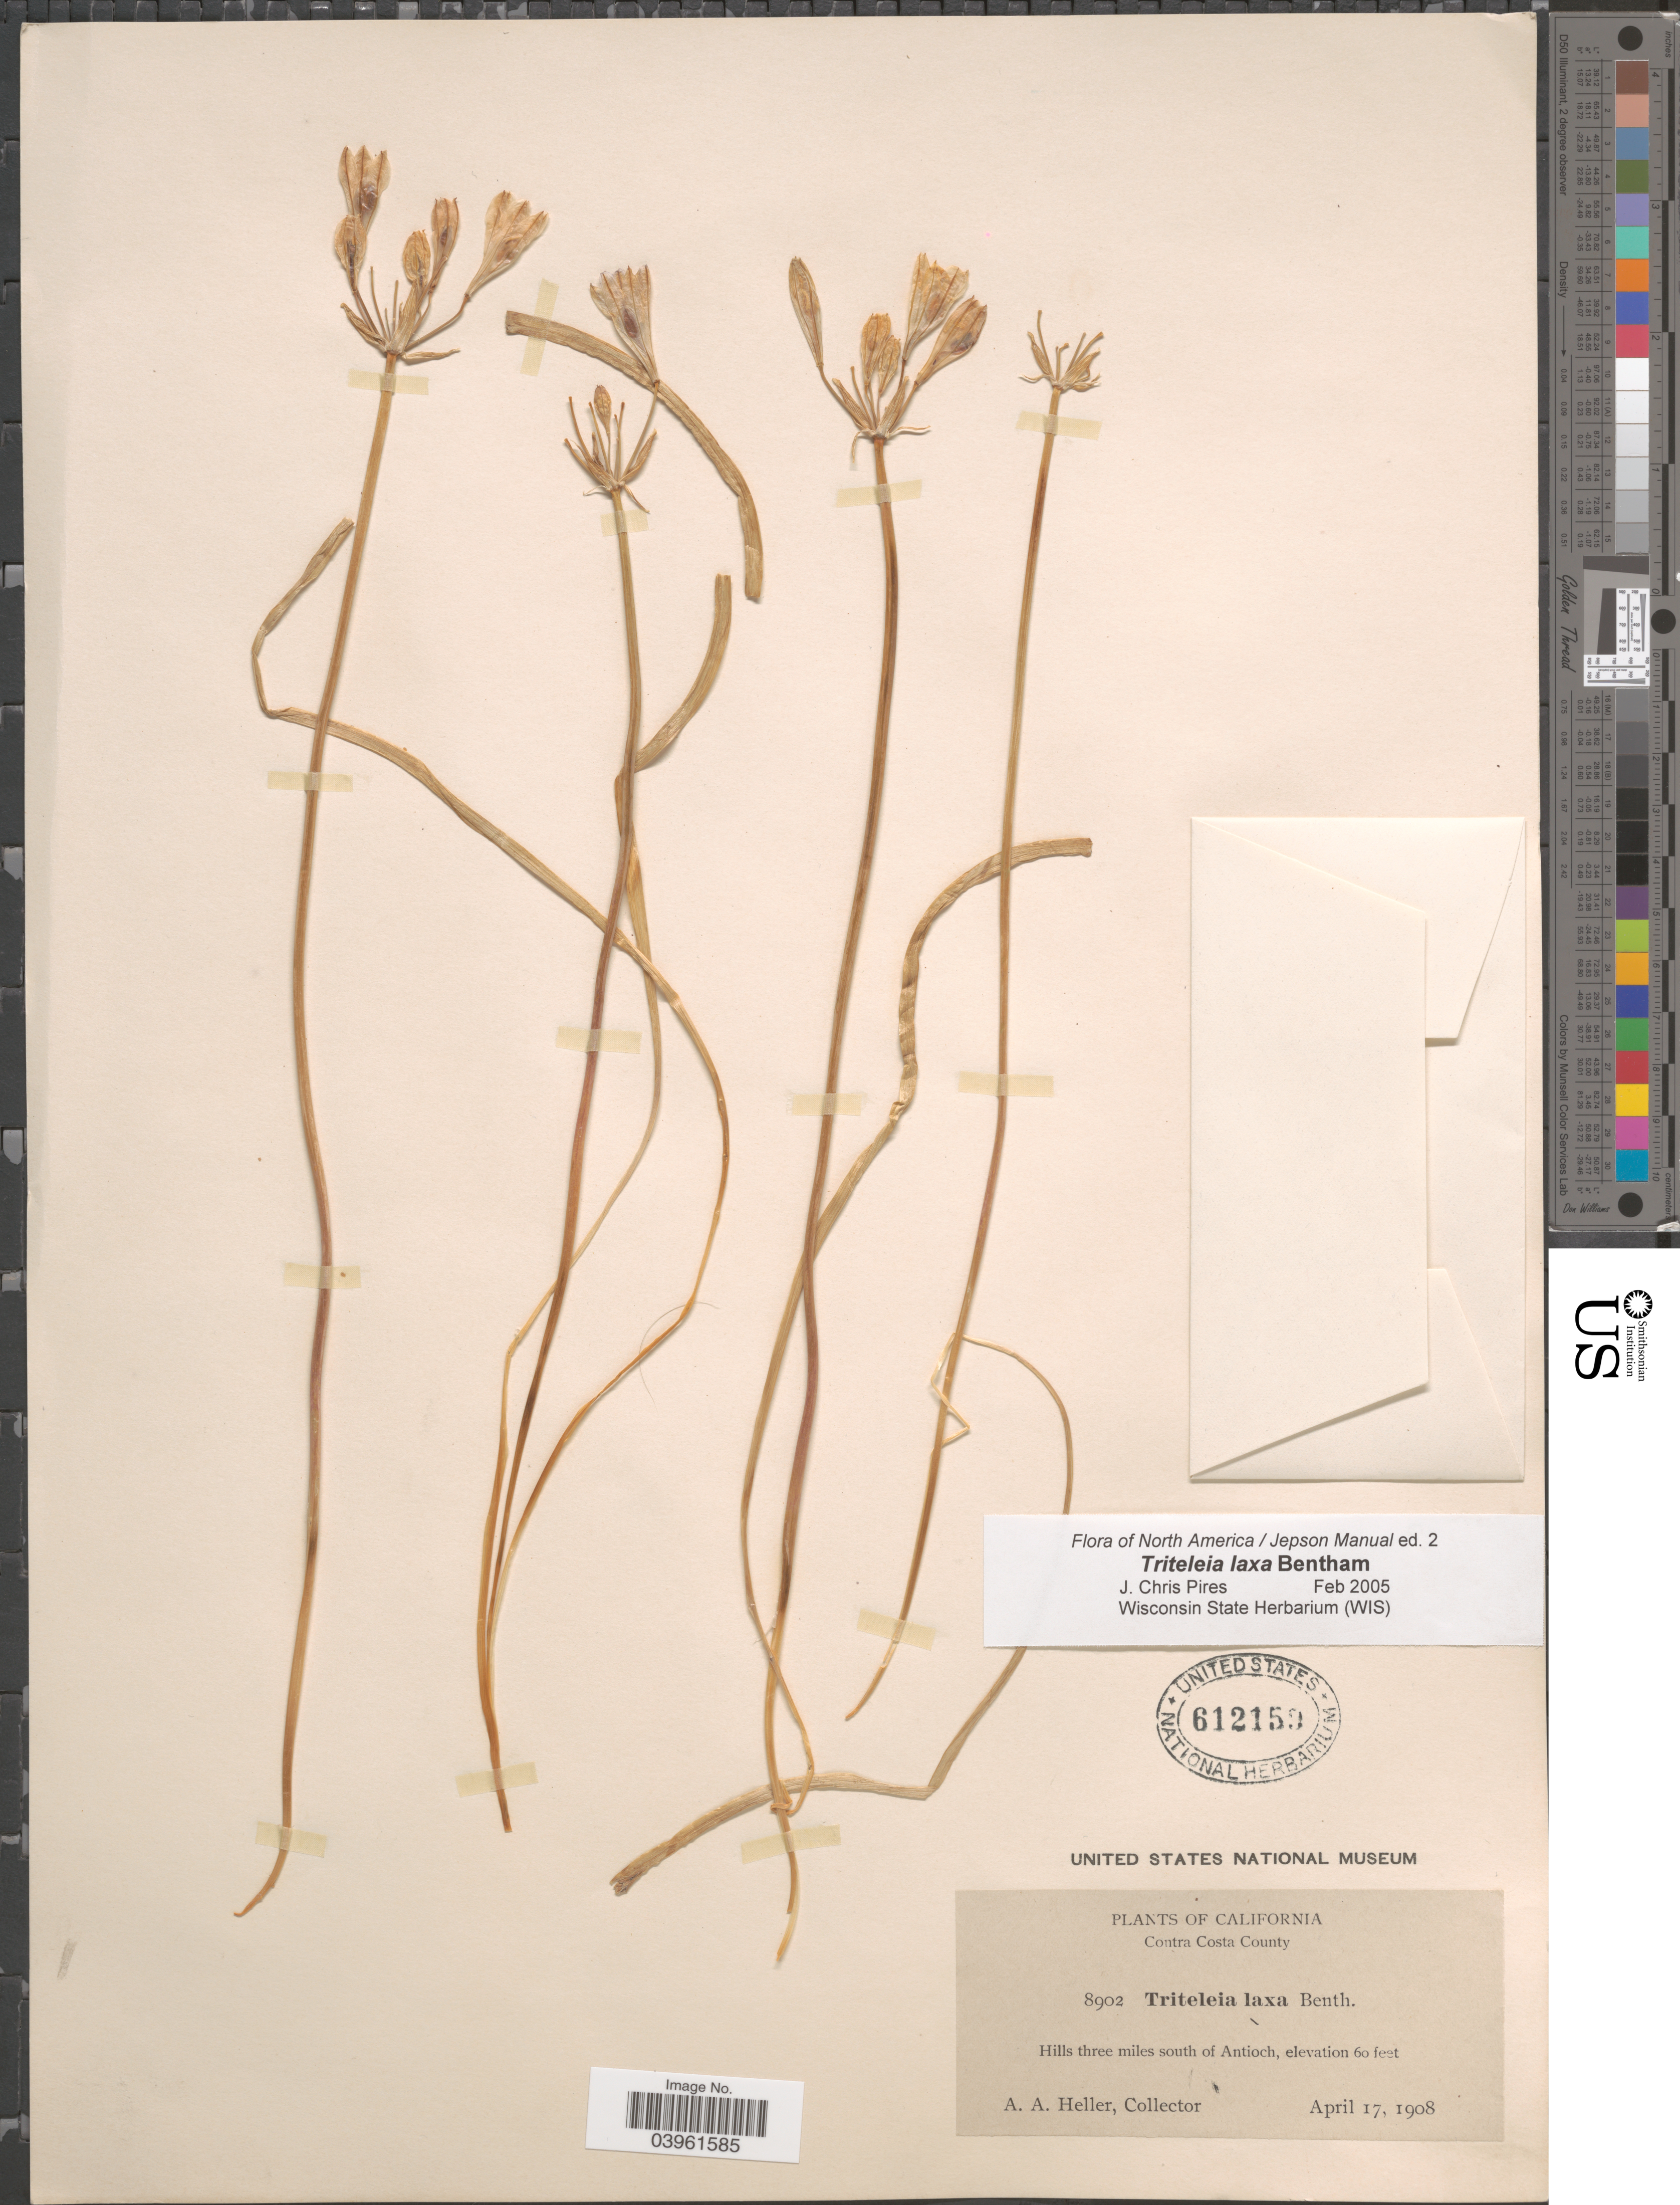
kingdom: Plantae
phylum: Tracheophyta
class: Liliopsida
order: Asparagales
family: Asparagaceae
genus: Triteleia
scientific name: Triteleia laxa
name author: Benth.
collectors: A. A. Heller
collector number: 8902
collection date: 1908-04-17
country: United States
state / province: California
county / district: Contra Costa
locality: Contra Costa County. Hills three miles south of Antioch.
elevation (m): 18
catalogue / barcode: US 612159